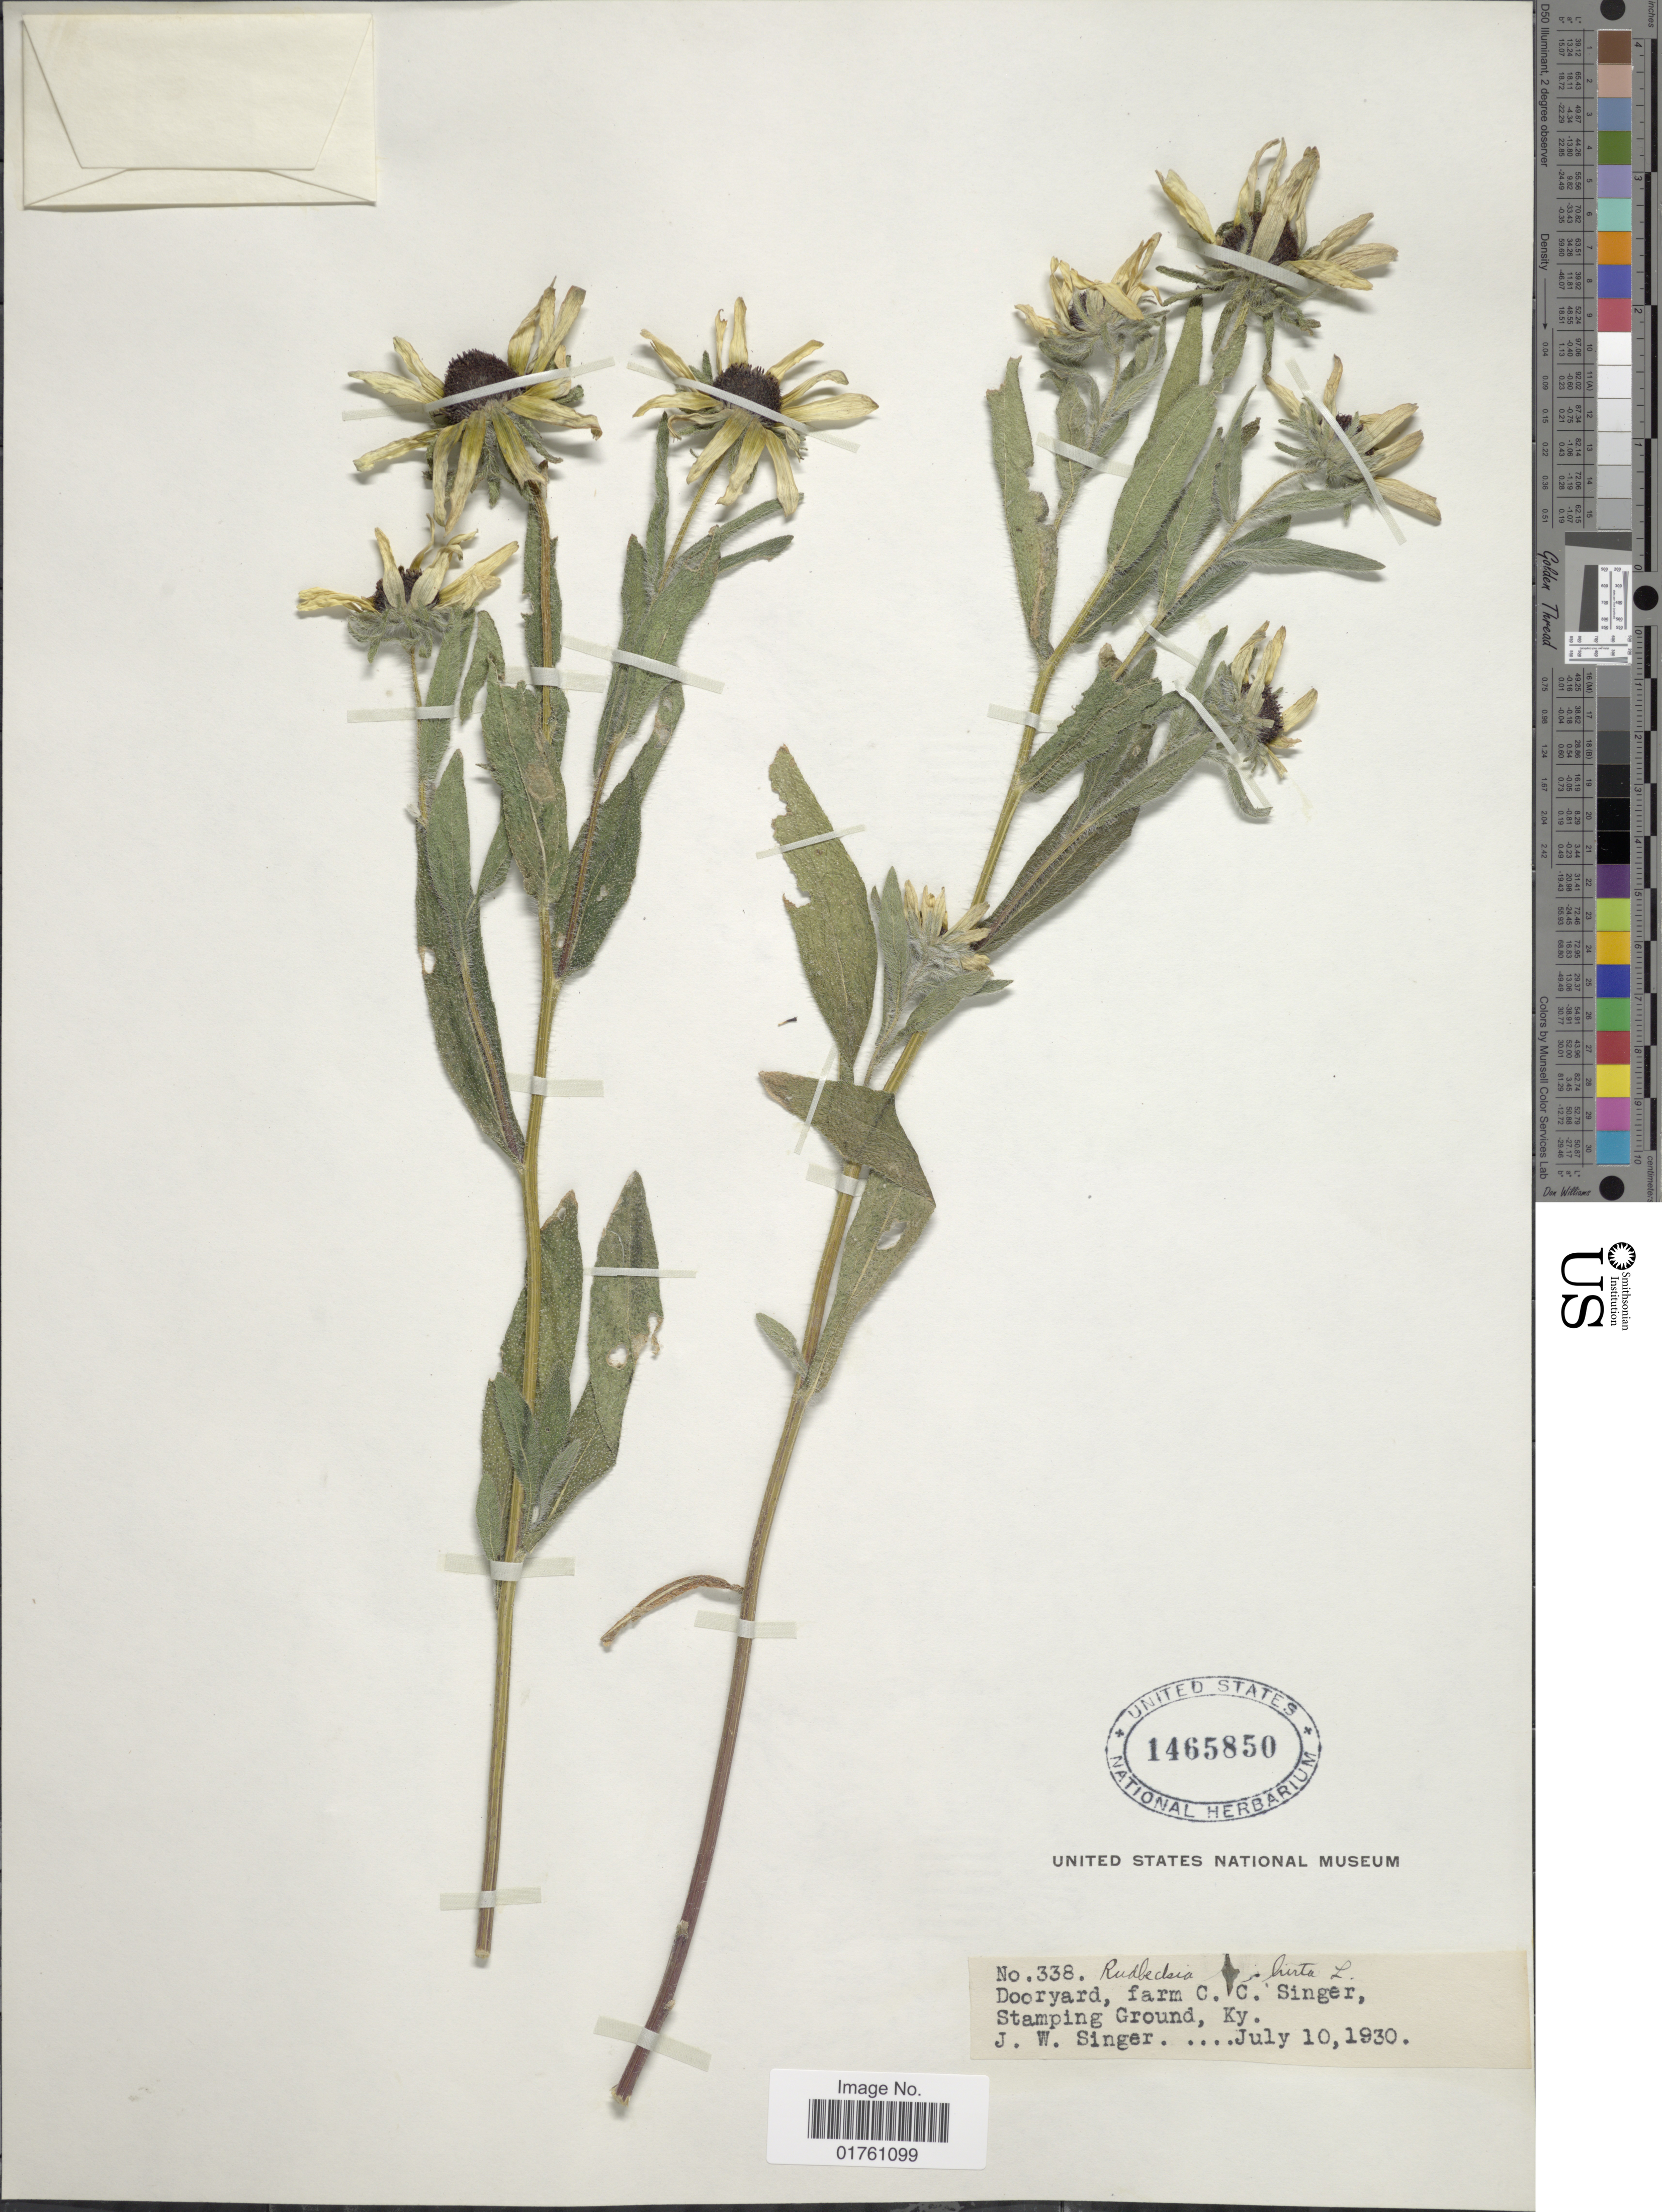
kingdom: Plantae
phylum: Tracheophyta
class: Magnoliopsida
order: Asterales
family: Asteraceae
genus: Rudbeckia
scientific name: Rudbeckia hirta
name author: L.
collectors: J. EW. Singer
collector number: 338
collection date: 1930-07-10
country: United States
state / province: Kentucky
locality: Dooryard, farm C.C. Singer, Stamping Ground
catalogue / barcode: US 1465850